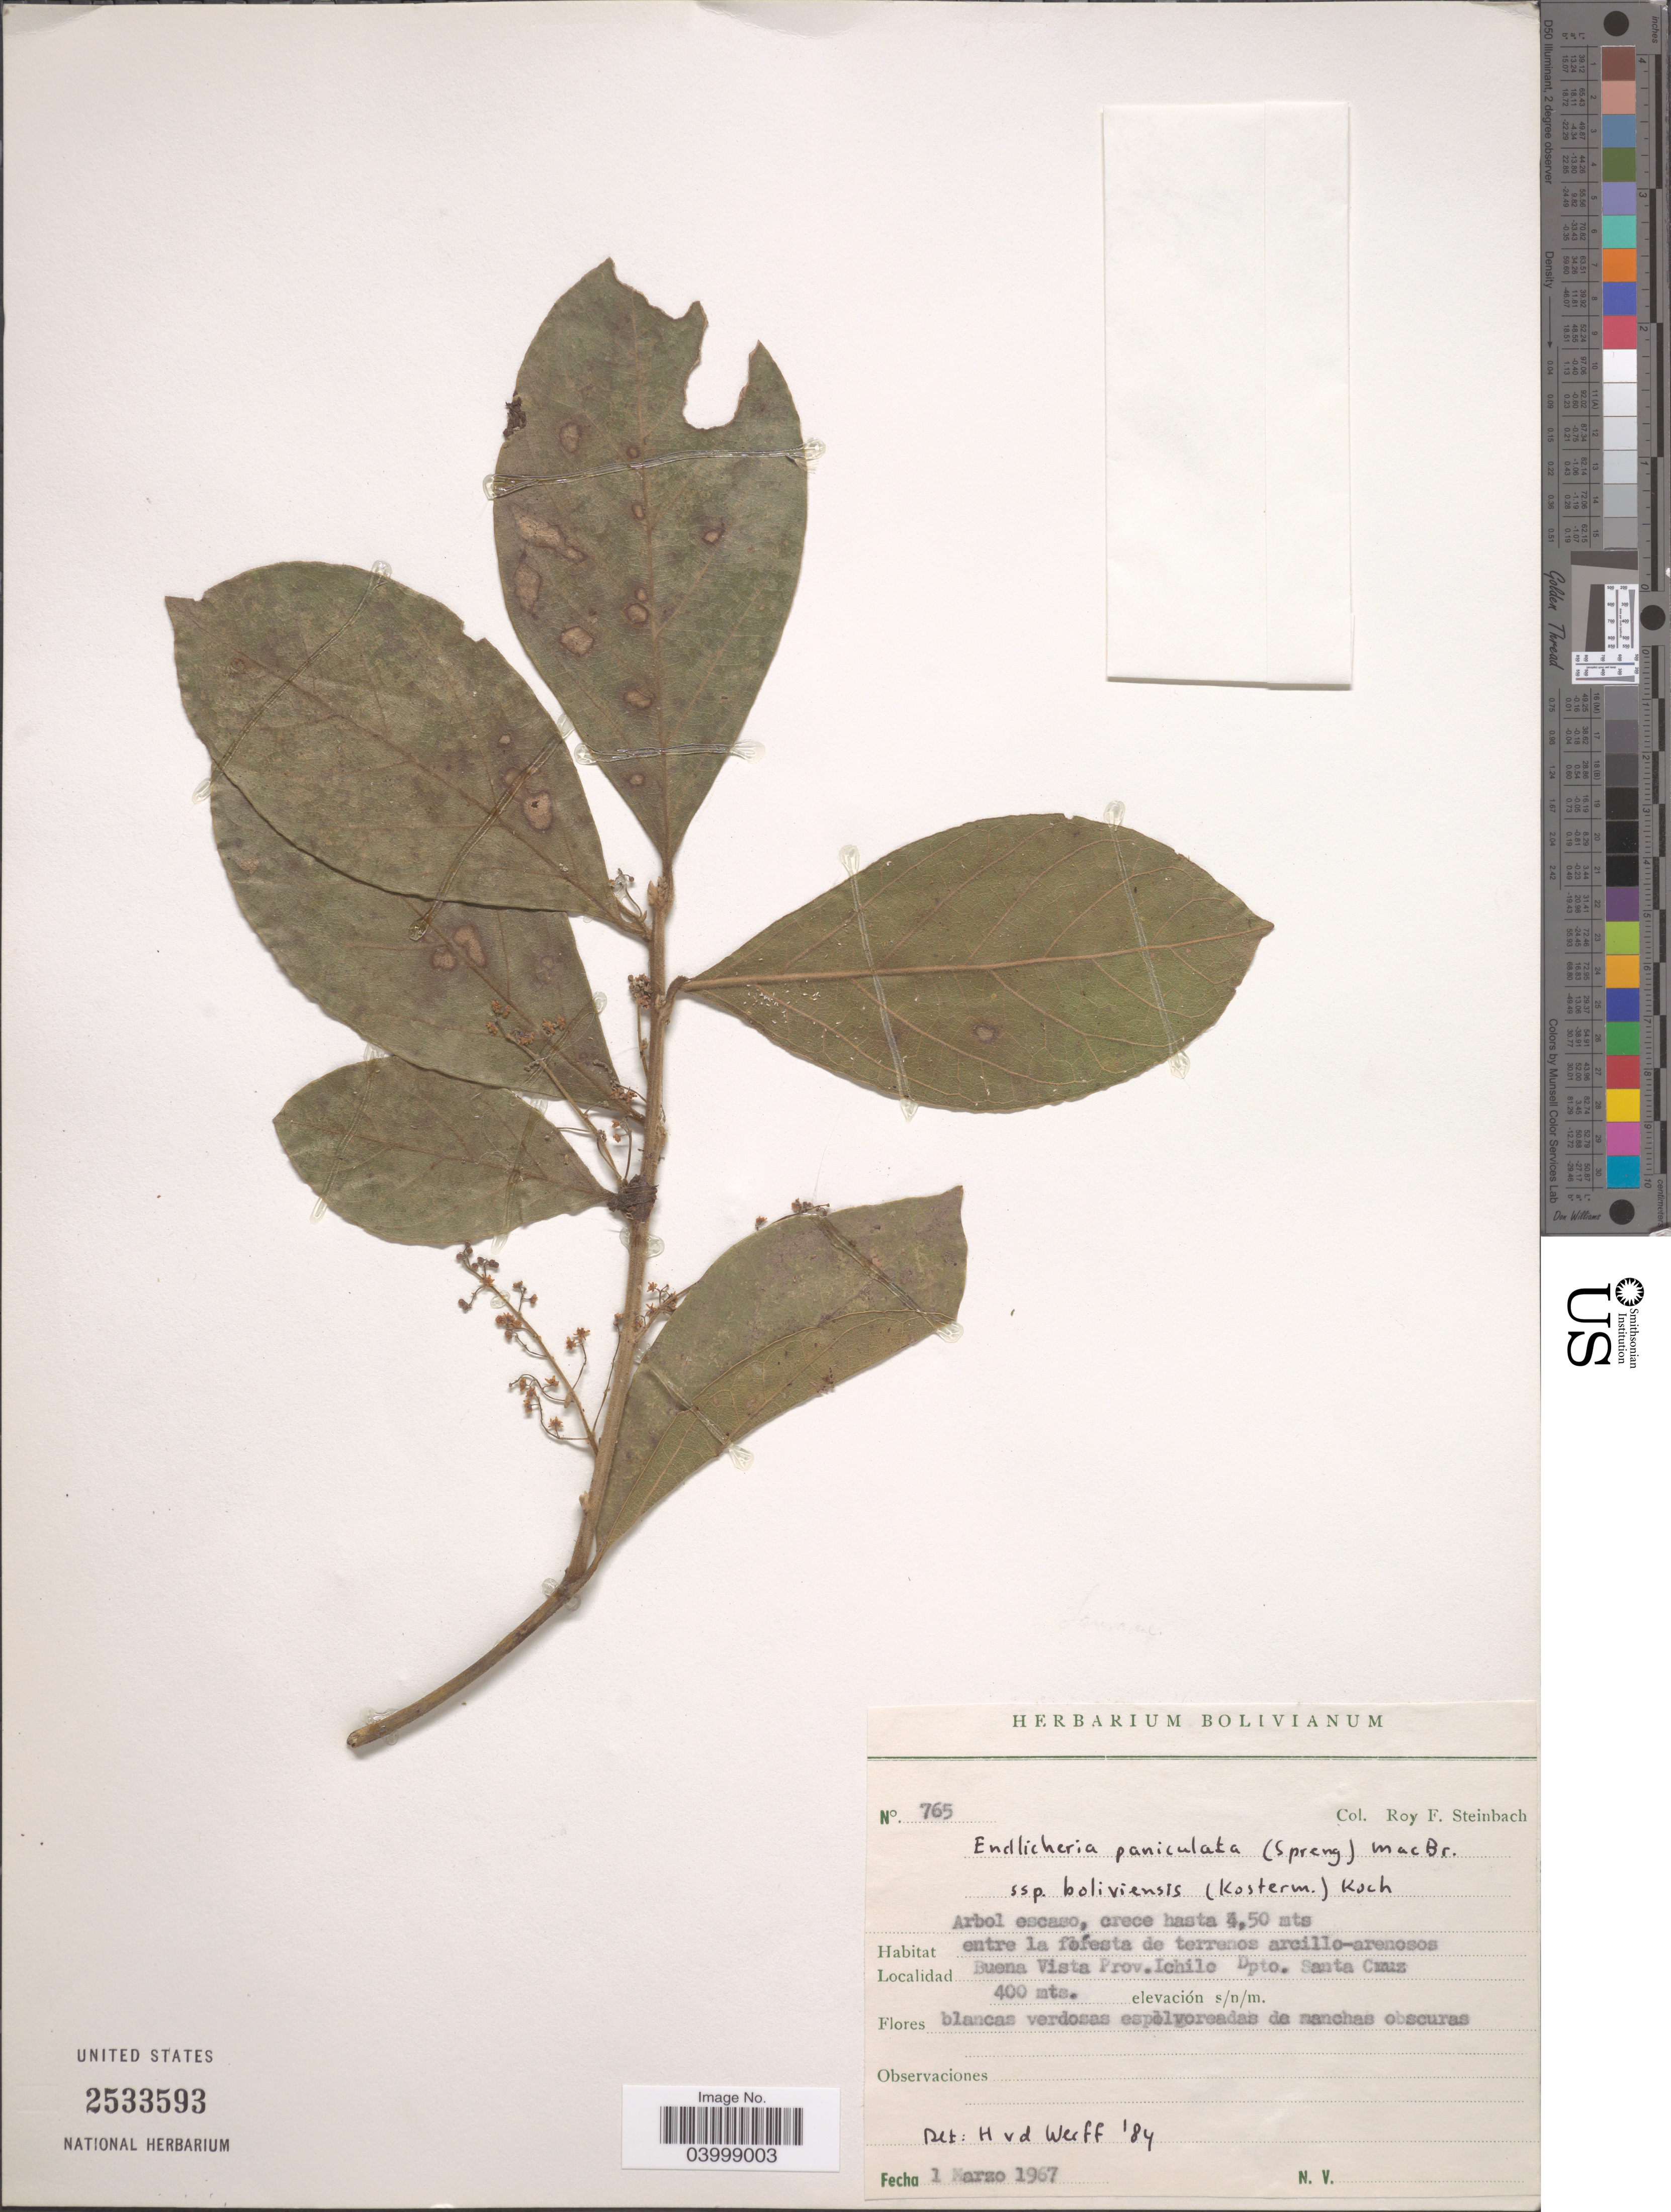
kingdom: Plantae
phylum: Tracheophyta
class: Magnoliopsida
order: Laurales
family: Lauraceae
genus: Endlicheria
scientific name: Endlicheria paniculata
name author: (Spreng.) J.F. Macbr.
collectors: R. F. Steinbach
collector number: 765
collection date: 1967-03-01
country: Bolivia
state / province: Santa Cruz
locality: Buena Vista Prov. Ichile. Dpto. Santa Cruz.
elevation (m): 400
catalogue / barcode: US 2533593